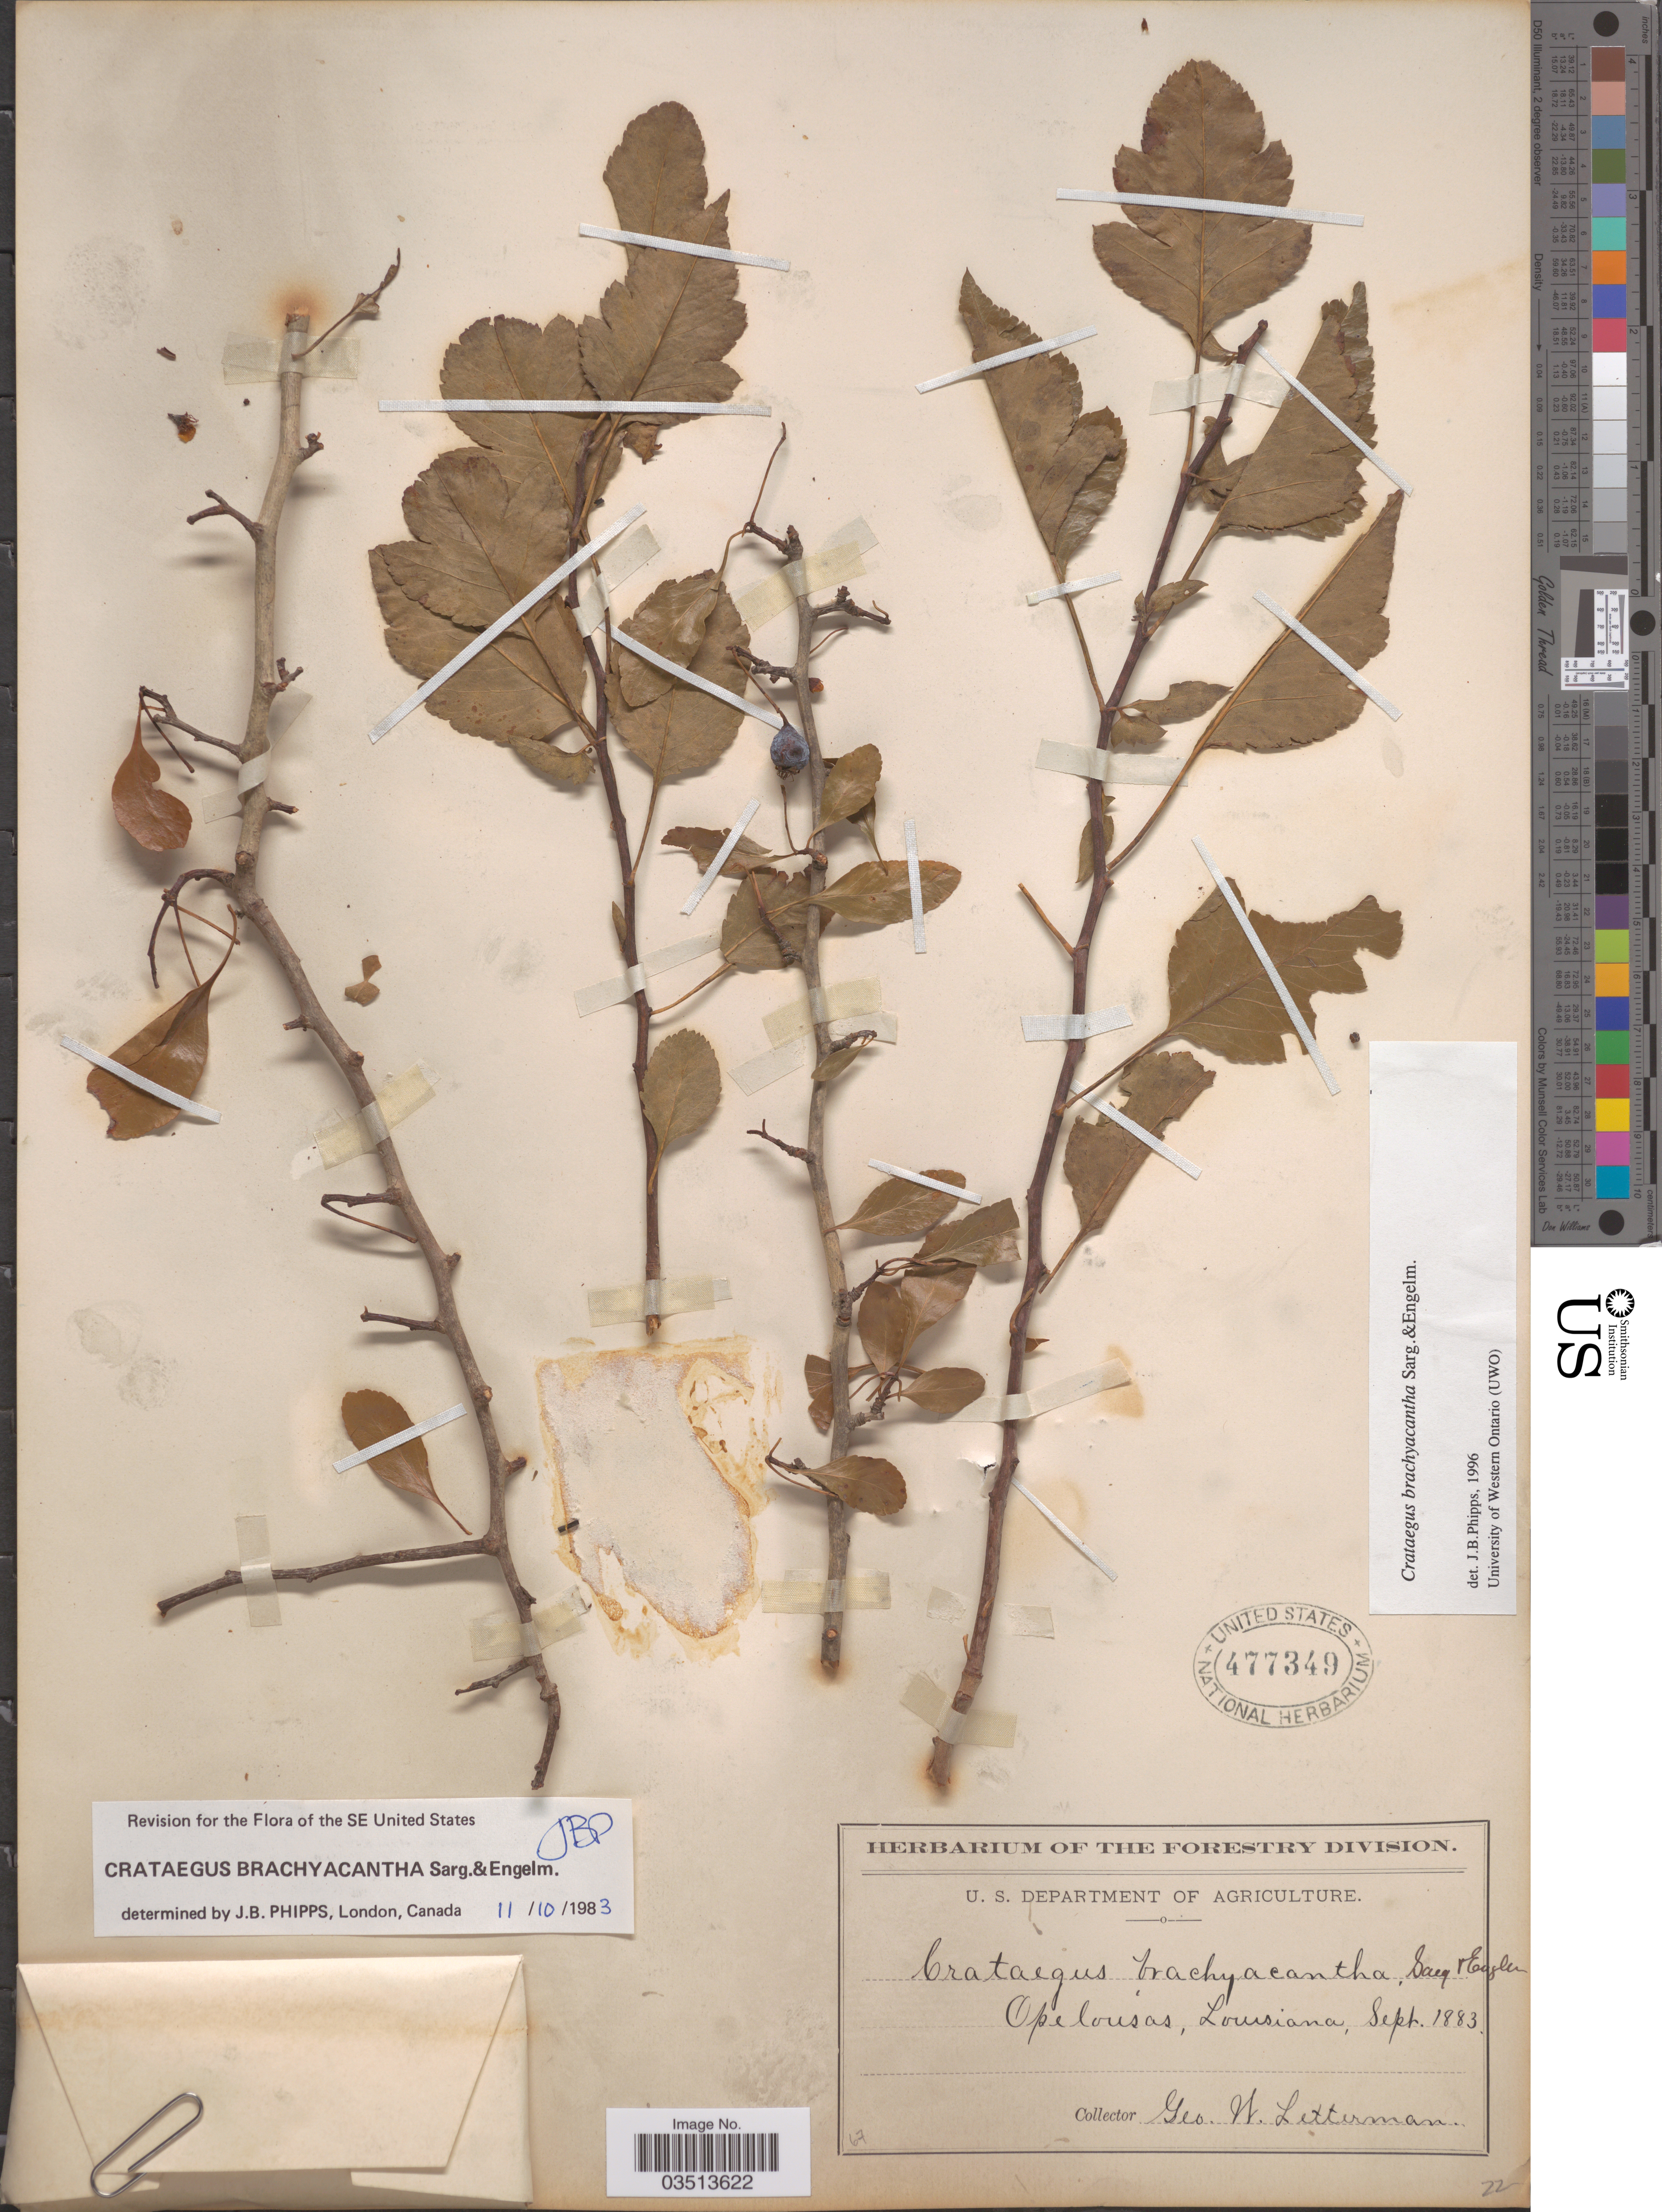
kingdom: Plantae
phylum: Tracheophyta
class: Magnoliopsida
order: Rosales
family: Rosaceae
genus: Crataegus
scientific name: Crataegus brachyacantha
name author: Sarg. & Engelm.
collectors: G. W. Letterman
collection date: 1883-09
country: United States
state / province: Louisiana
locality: Opelousas.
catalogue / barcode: US 477349